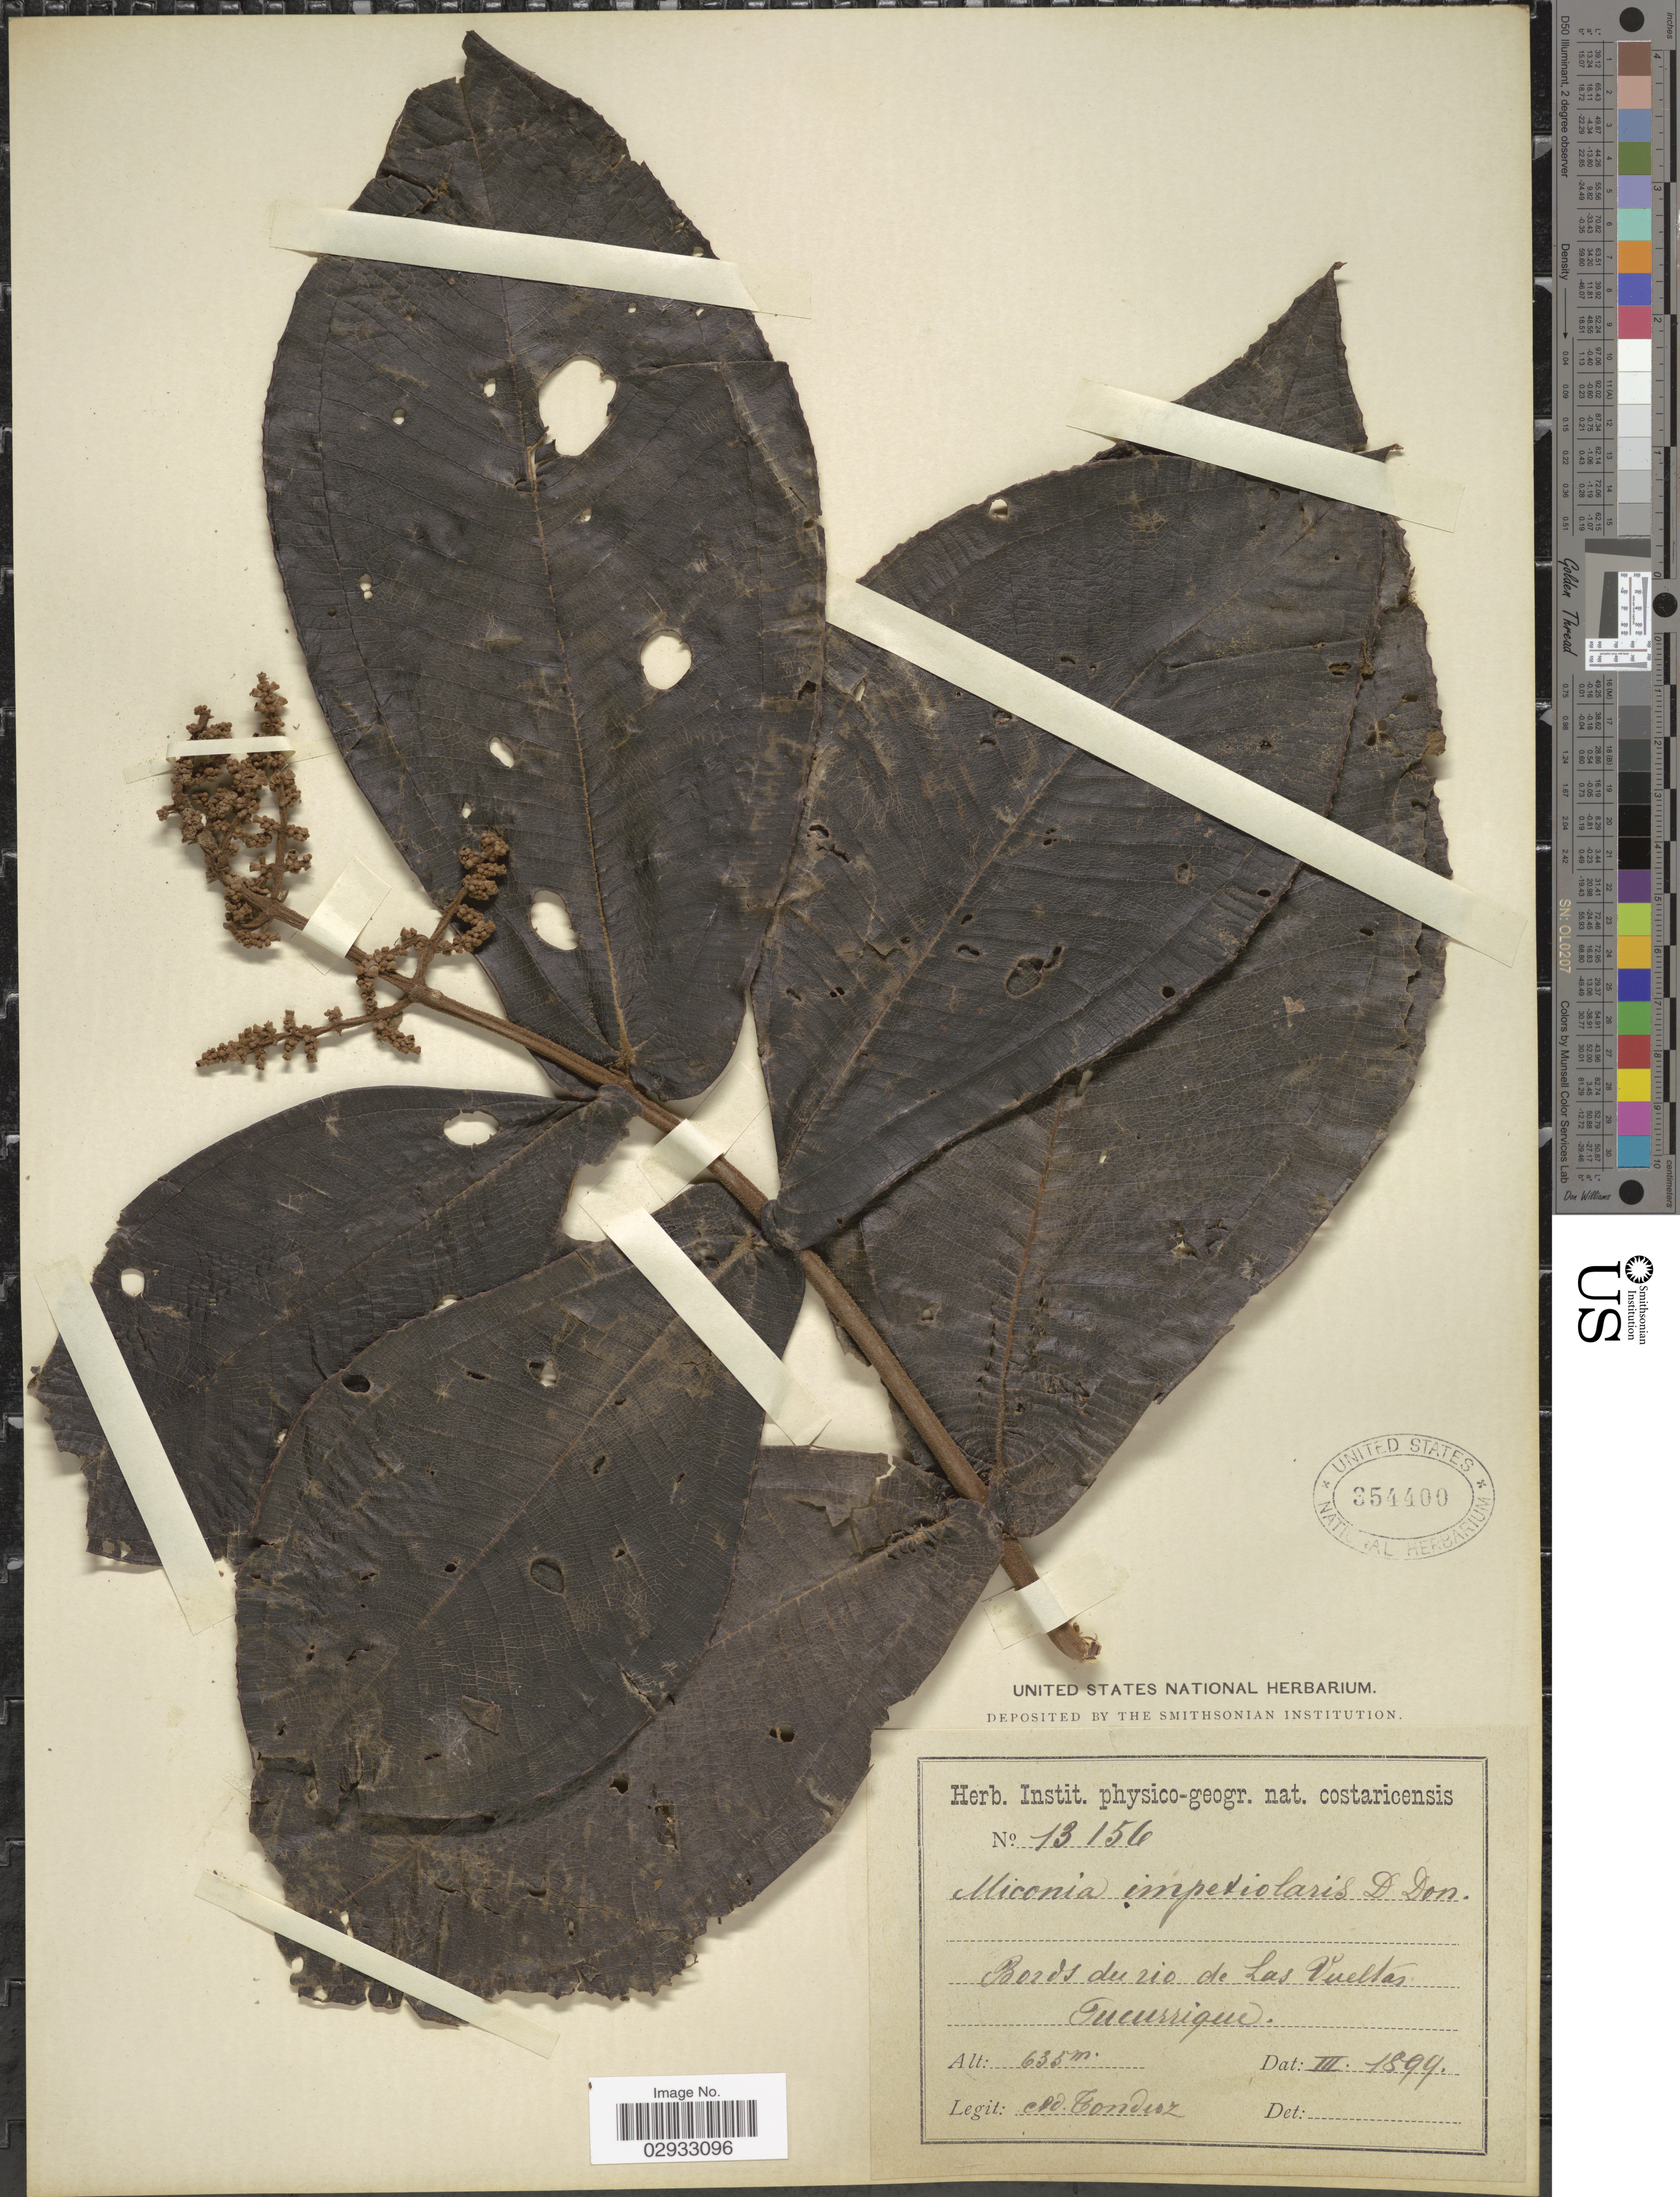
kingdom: Plantae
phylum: Tracheophyta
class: Magnoliopsida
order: Myrtales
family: Melastomataceae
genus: Miconia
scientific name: Miconia impetiolaris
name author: (Sw.) D. Don ex DC.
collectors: A. Tonduz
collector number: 13156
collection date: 1899-03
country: Costa Rica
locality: Bords du rio de Las Vueltas, Tucurrique.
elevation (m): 635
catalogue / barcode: US 354400